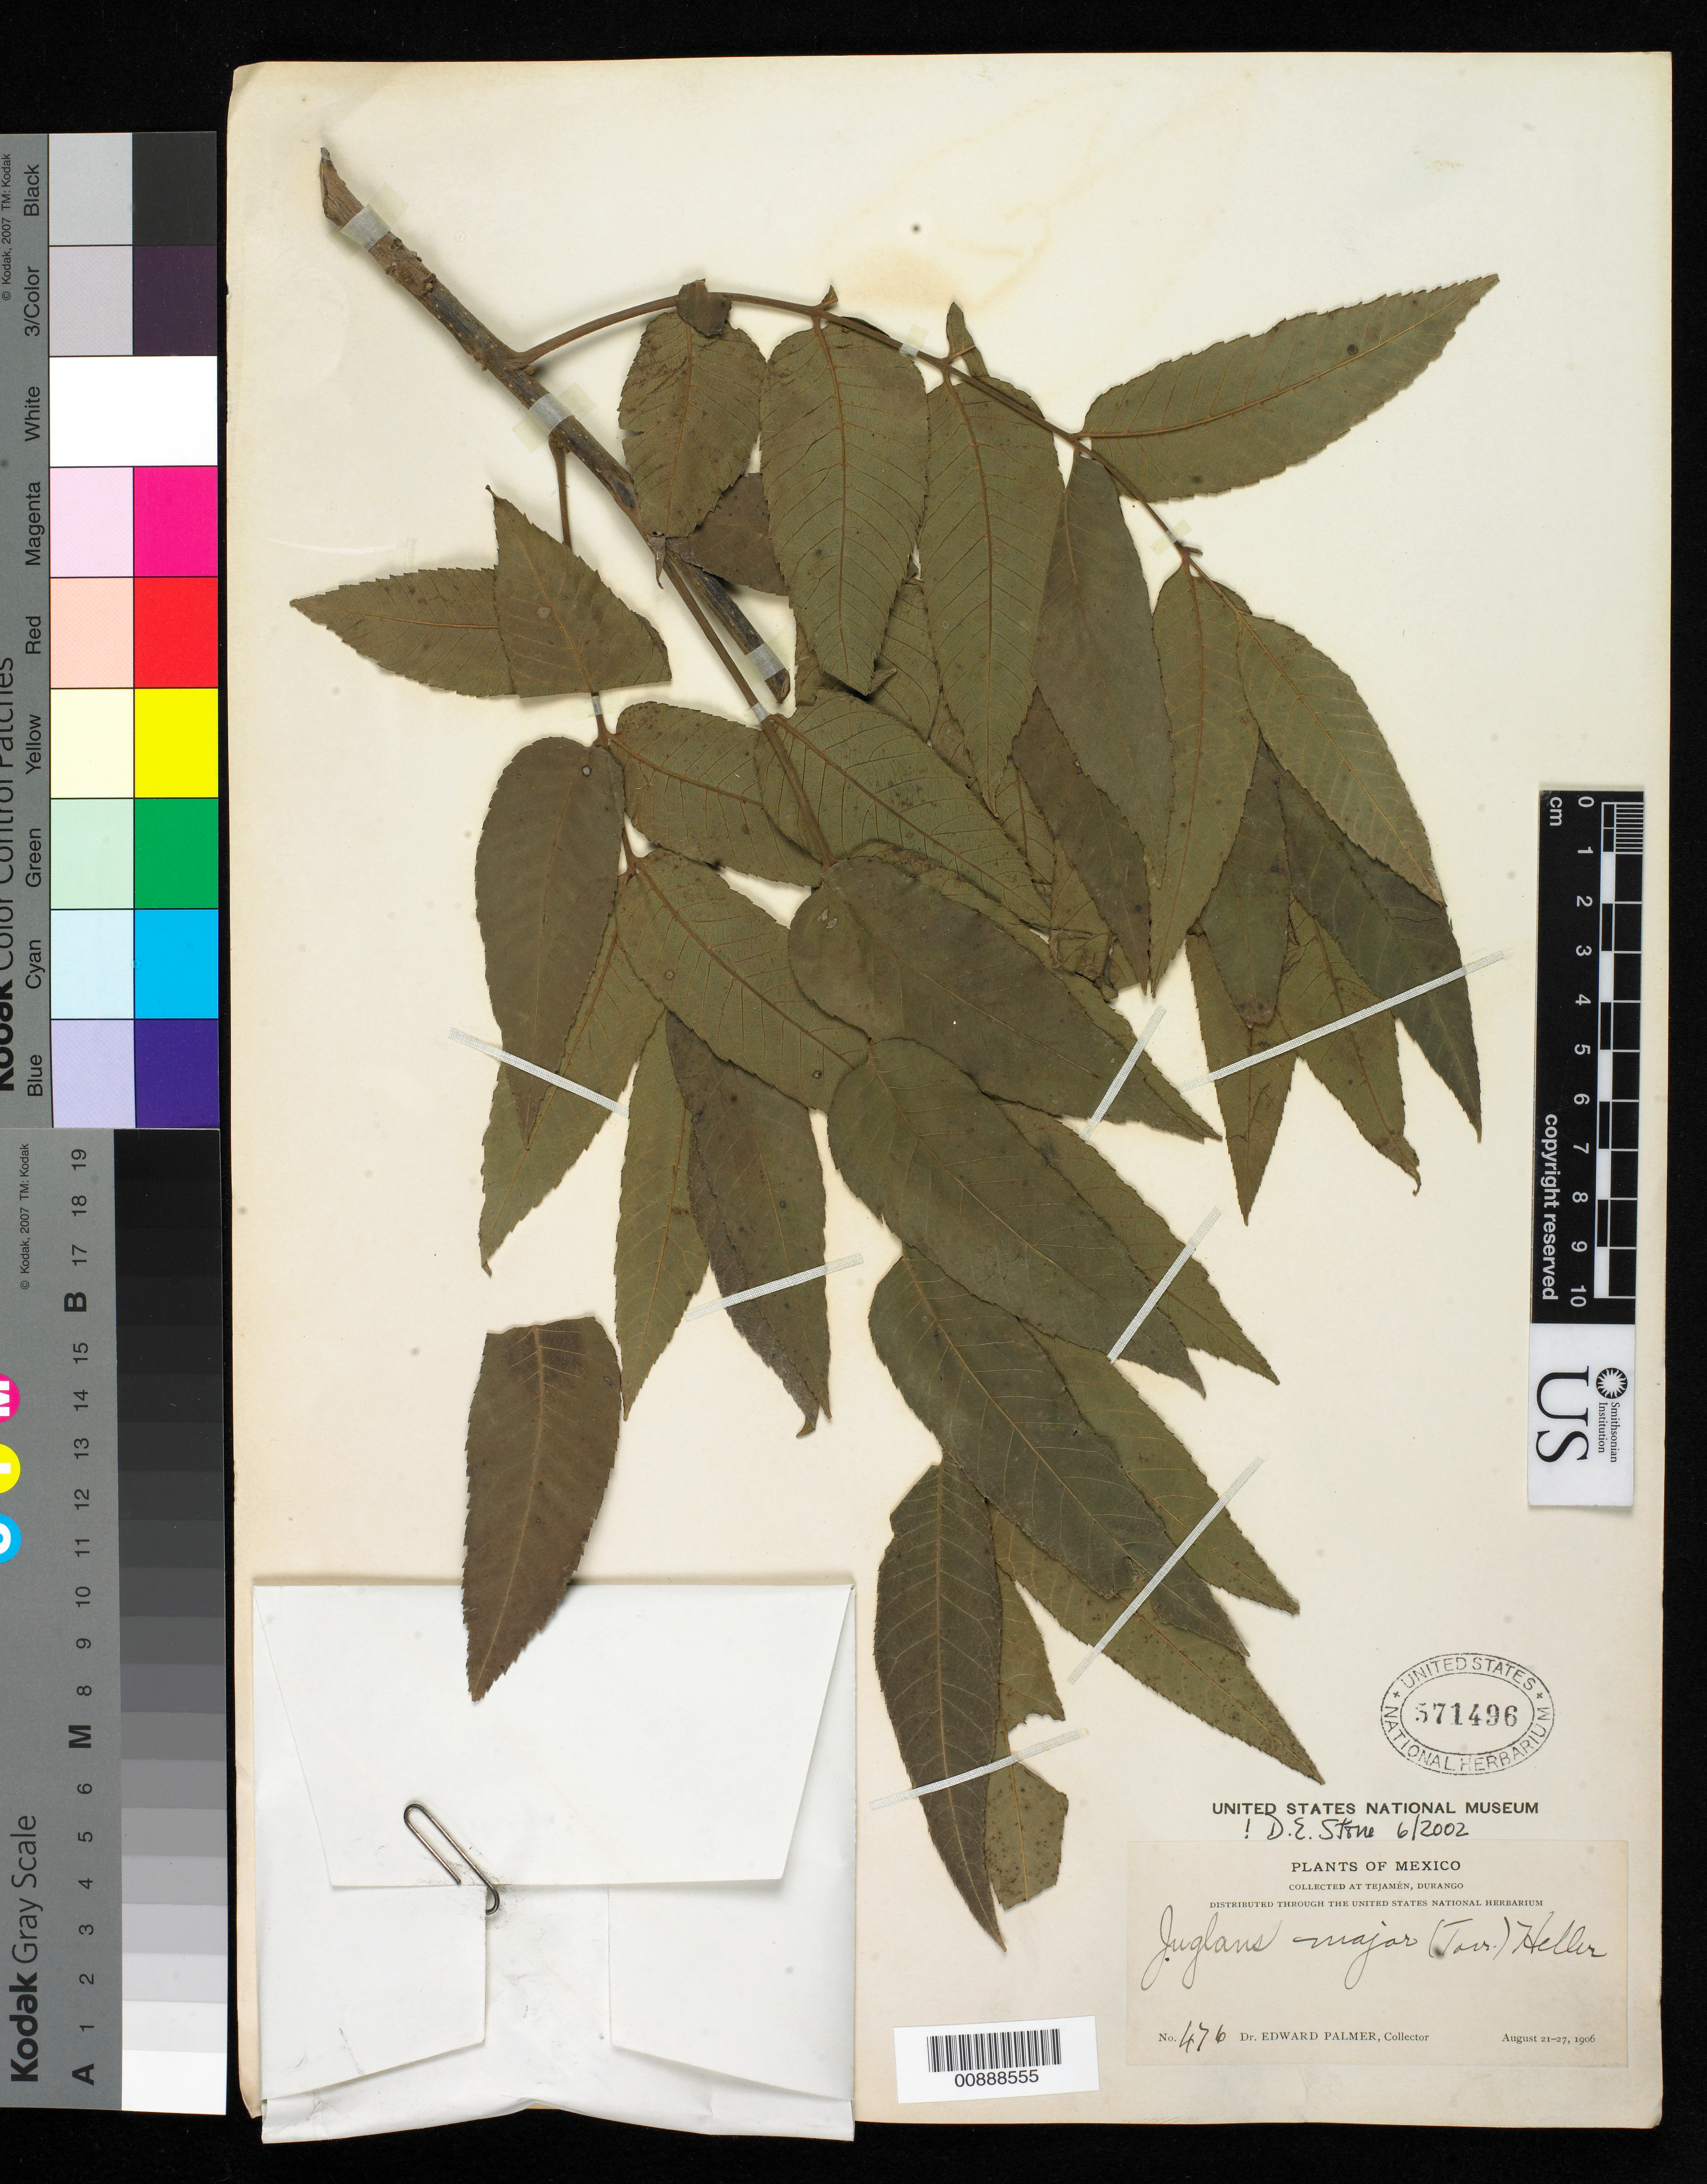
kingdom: Plantae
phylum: Tracheophyta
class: Magnoliopsida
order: Fagales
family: Juglandaceae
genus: Juglans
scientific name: Juglans major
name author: (Torr.) A. Heller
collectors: E. Palmer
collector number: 476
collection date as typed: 21 Aug 1906 to 27 Aug 1906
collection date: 1906-08-21/1906-08-27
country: Mexico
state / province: Durango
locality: Tejamén, Durango.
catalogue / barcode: US 571496